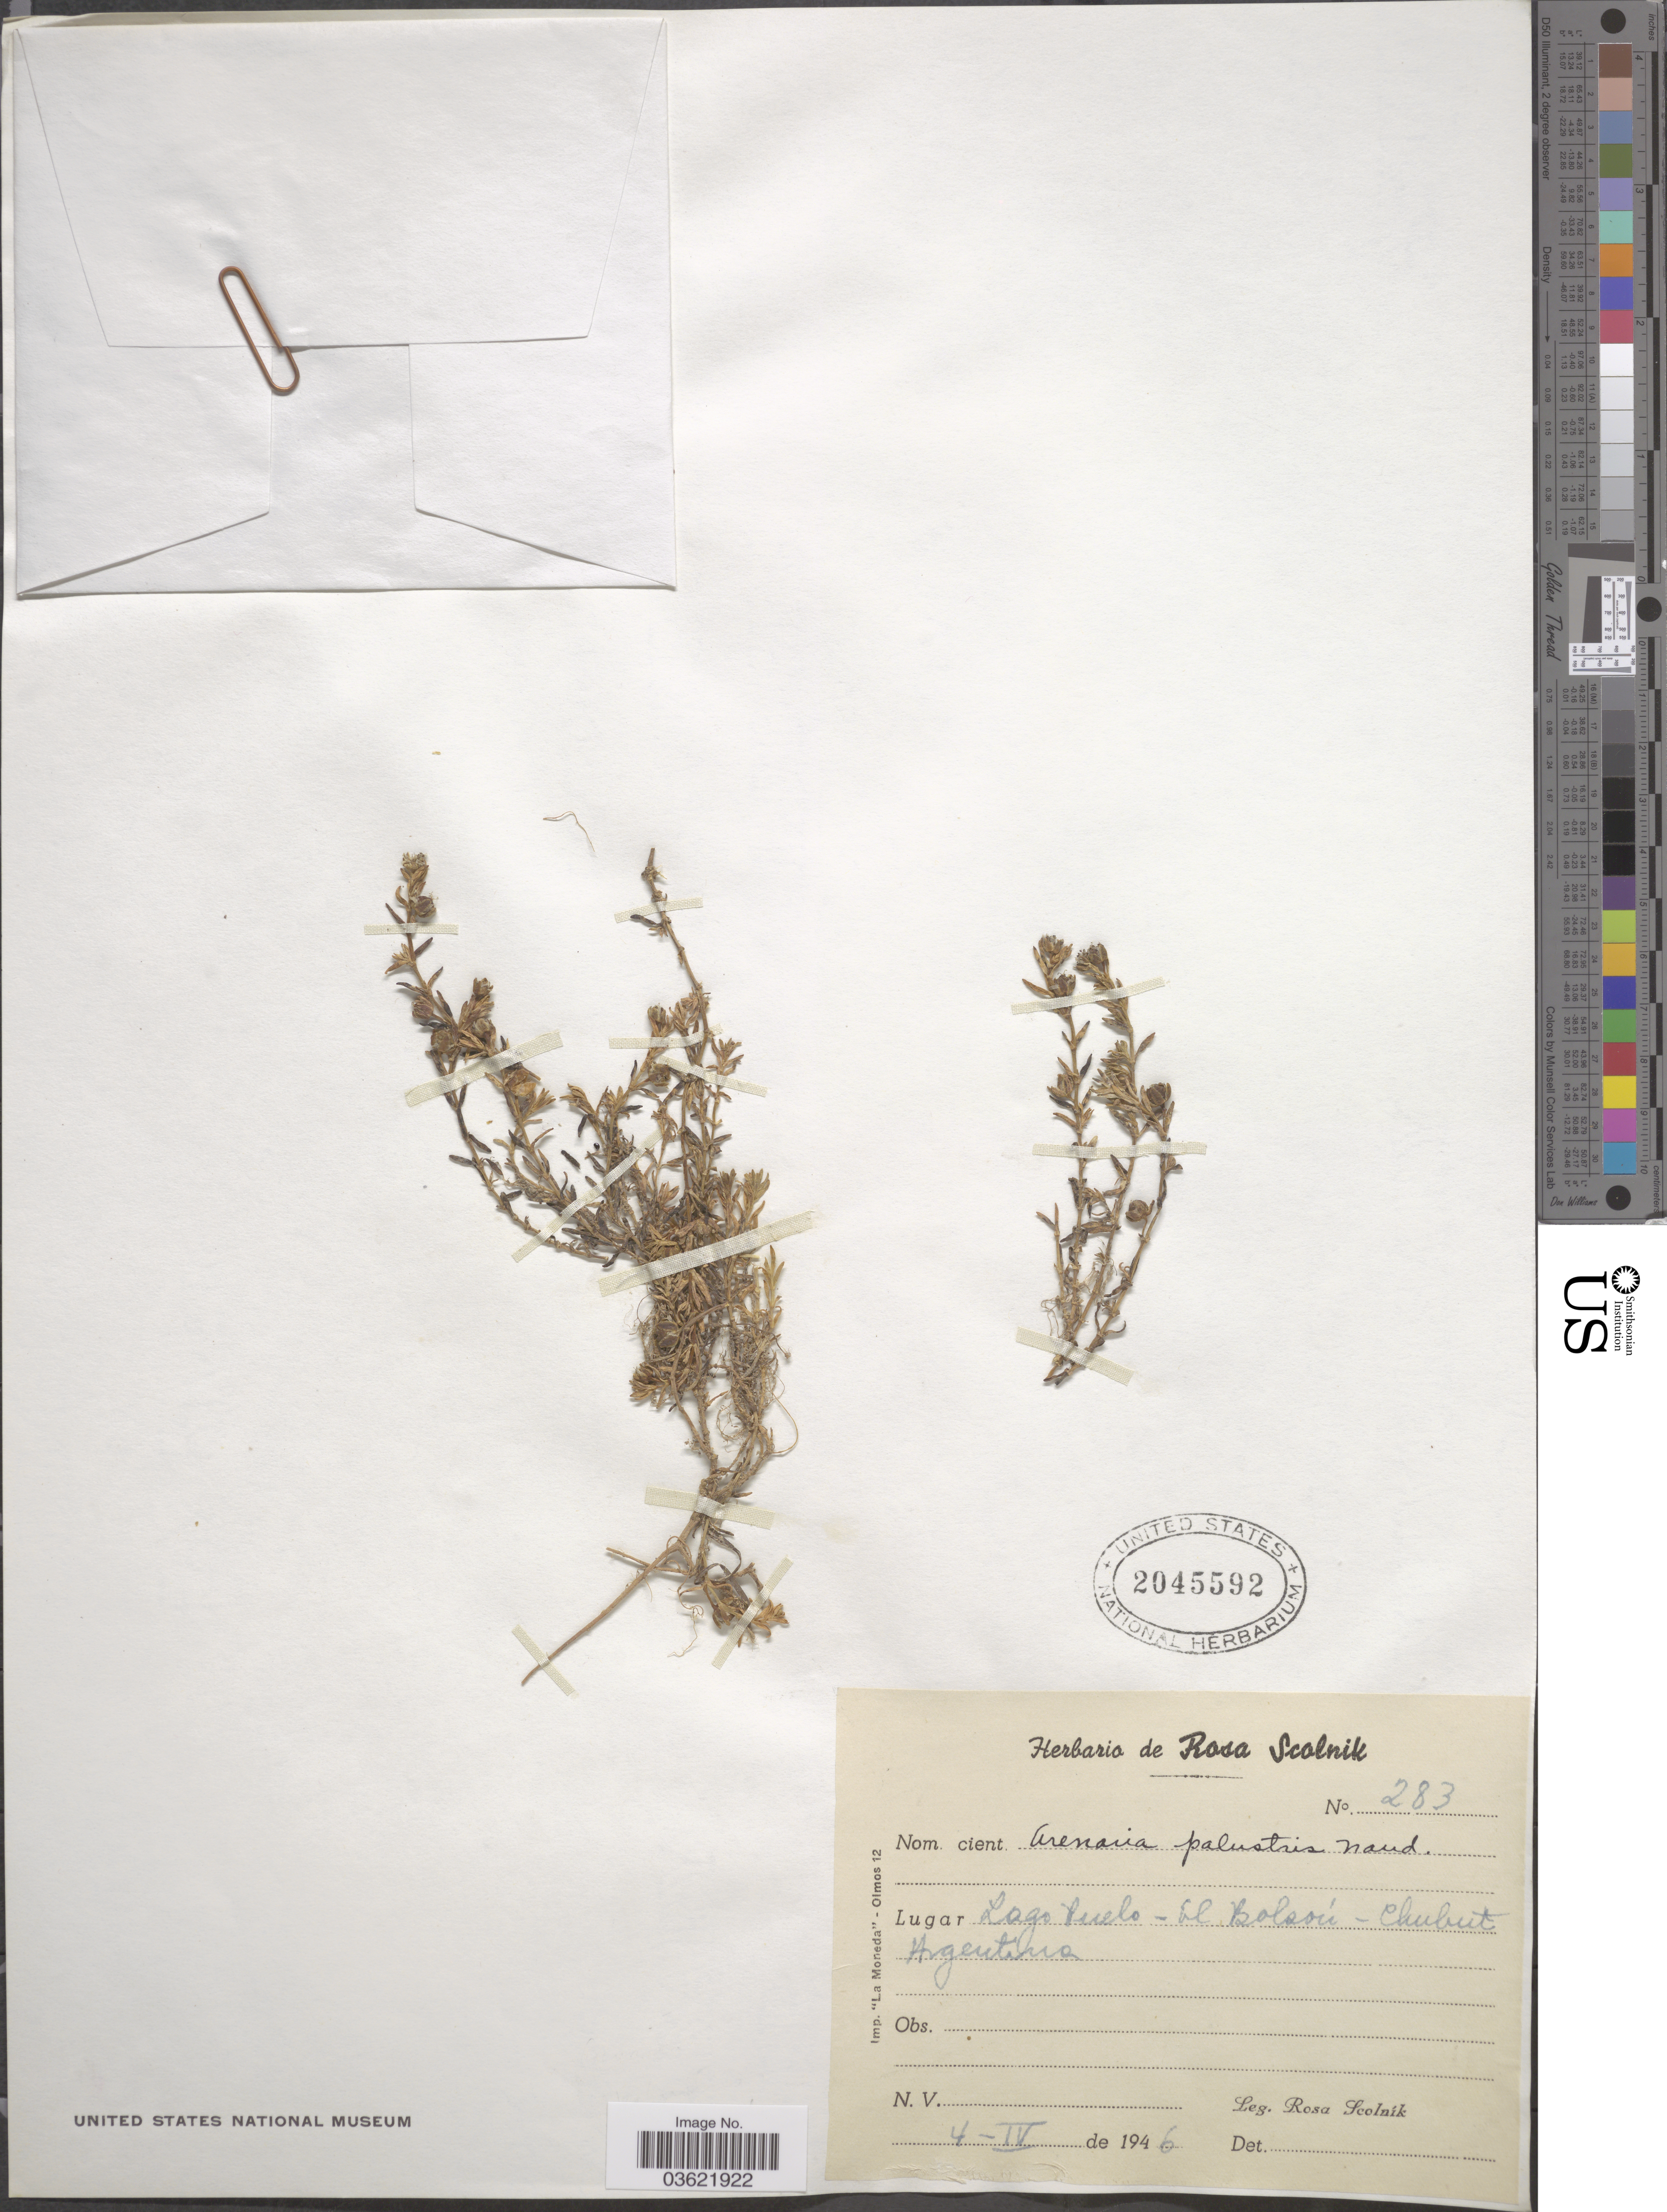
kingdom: Plantae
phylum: Tracheophyta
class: Magnoliopsida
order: Caryophyllales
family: Caryophyllaceae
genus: Arenaria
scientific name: Arenaria palustris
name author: Gay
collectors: R. Scolnik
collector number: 283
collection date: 1946-04-04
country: Argentina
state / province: Chubut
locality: Lago Puelo - El Bolsoú - Chubut.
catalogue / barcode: US 2045592